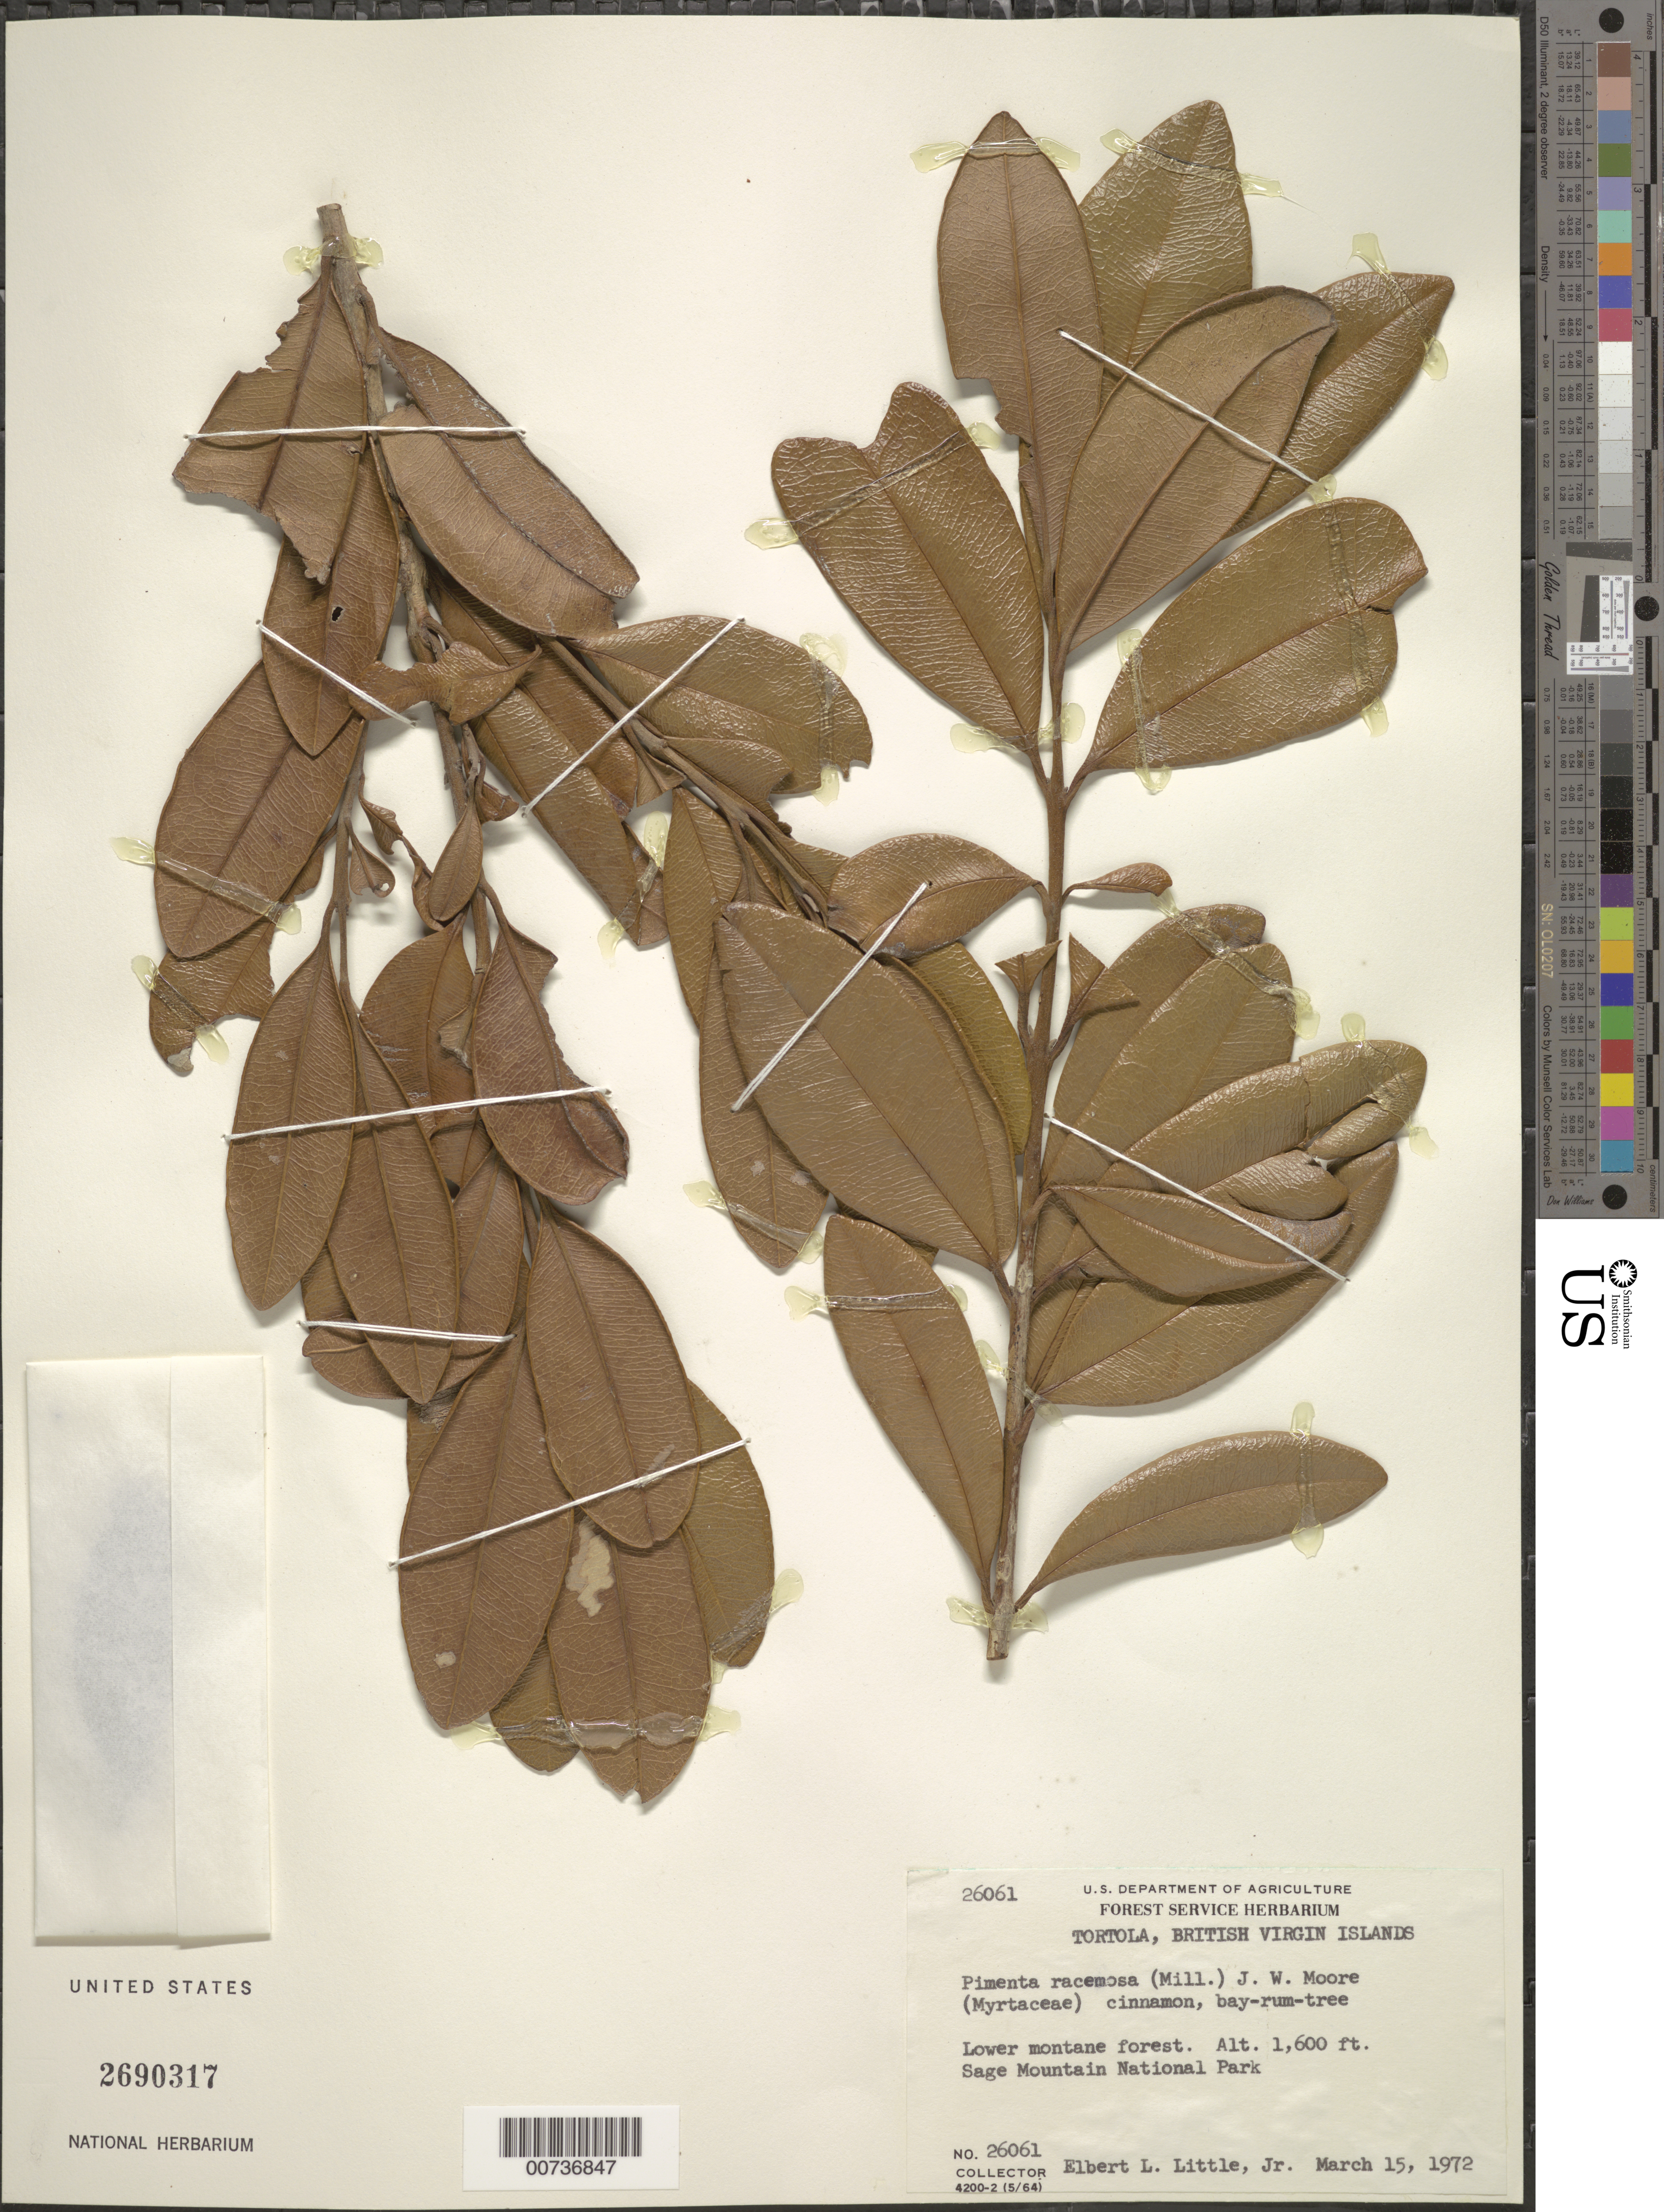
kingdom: Plantae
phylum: Tracheophyta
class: Magnoliopsida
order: Myrtales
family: Myrtaceae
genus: Pimenta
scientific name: Pimenta racemosa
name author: (Mill.) J.W. Moore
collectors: E. L. Little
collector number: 26061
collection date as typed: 15 Mar 1972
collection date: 1972-03-15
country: British Virgin Islands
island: Tortola I.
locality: Sage Mountain National Park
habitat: Lower montane forest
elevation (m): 488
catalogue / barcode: US 2690317